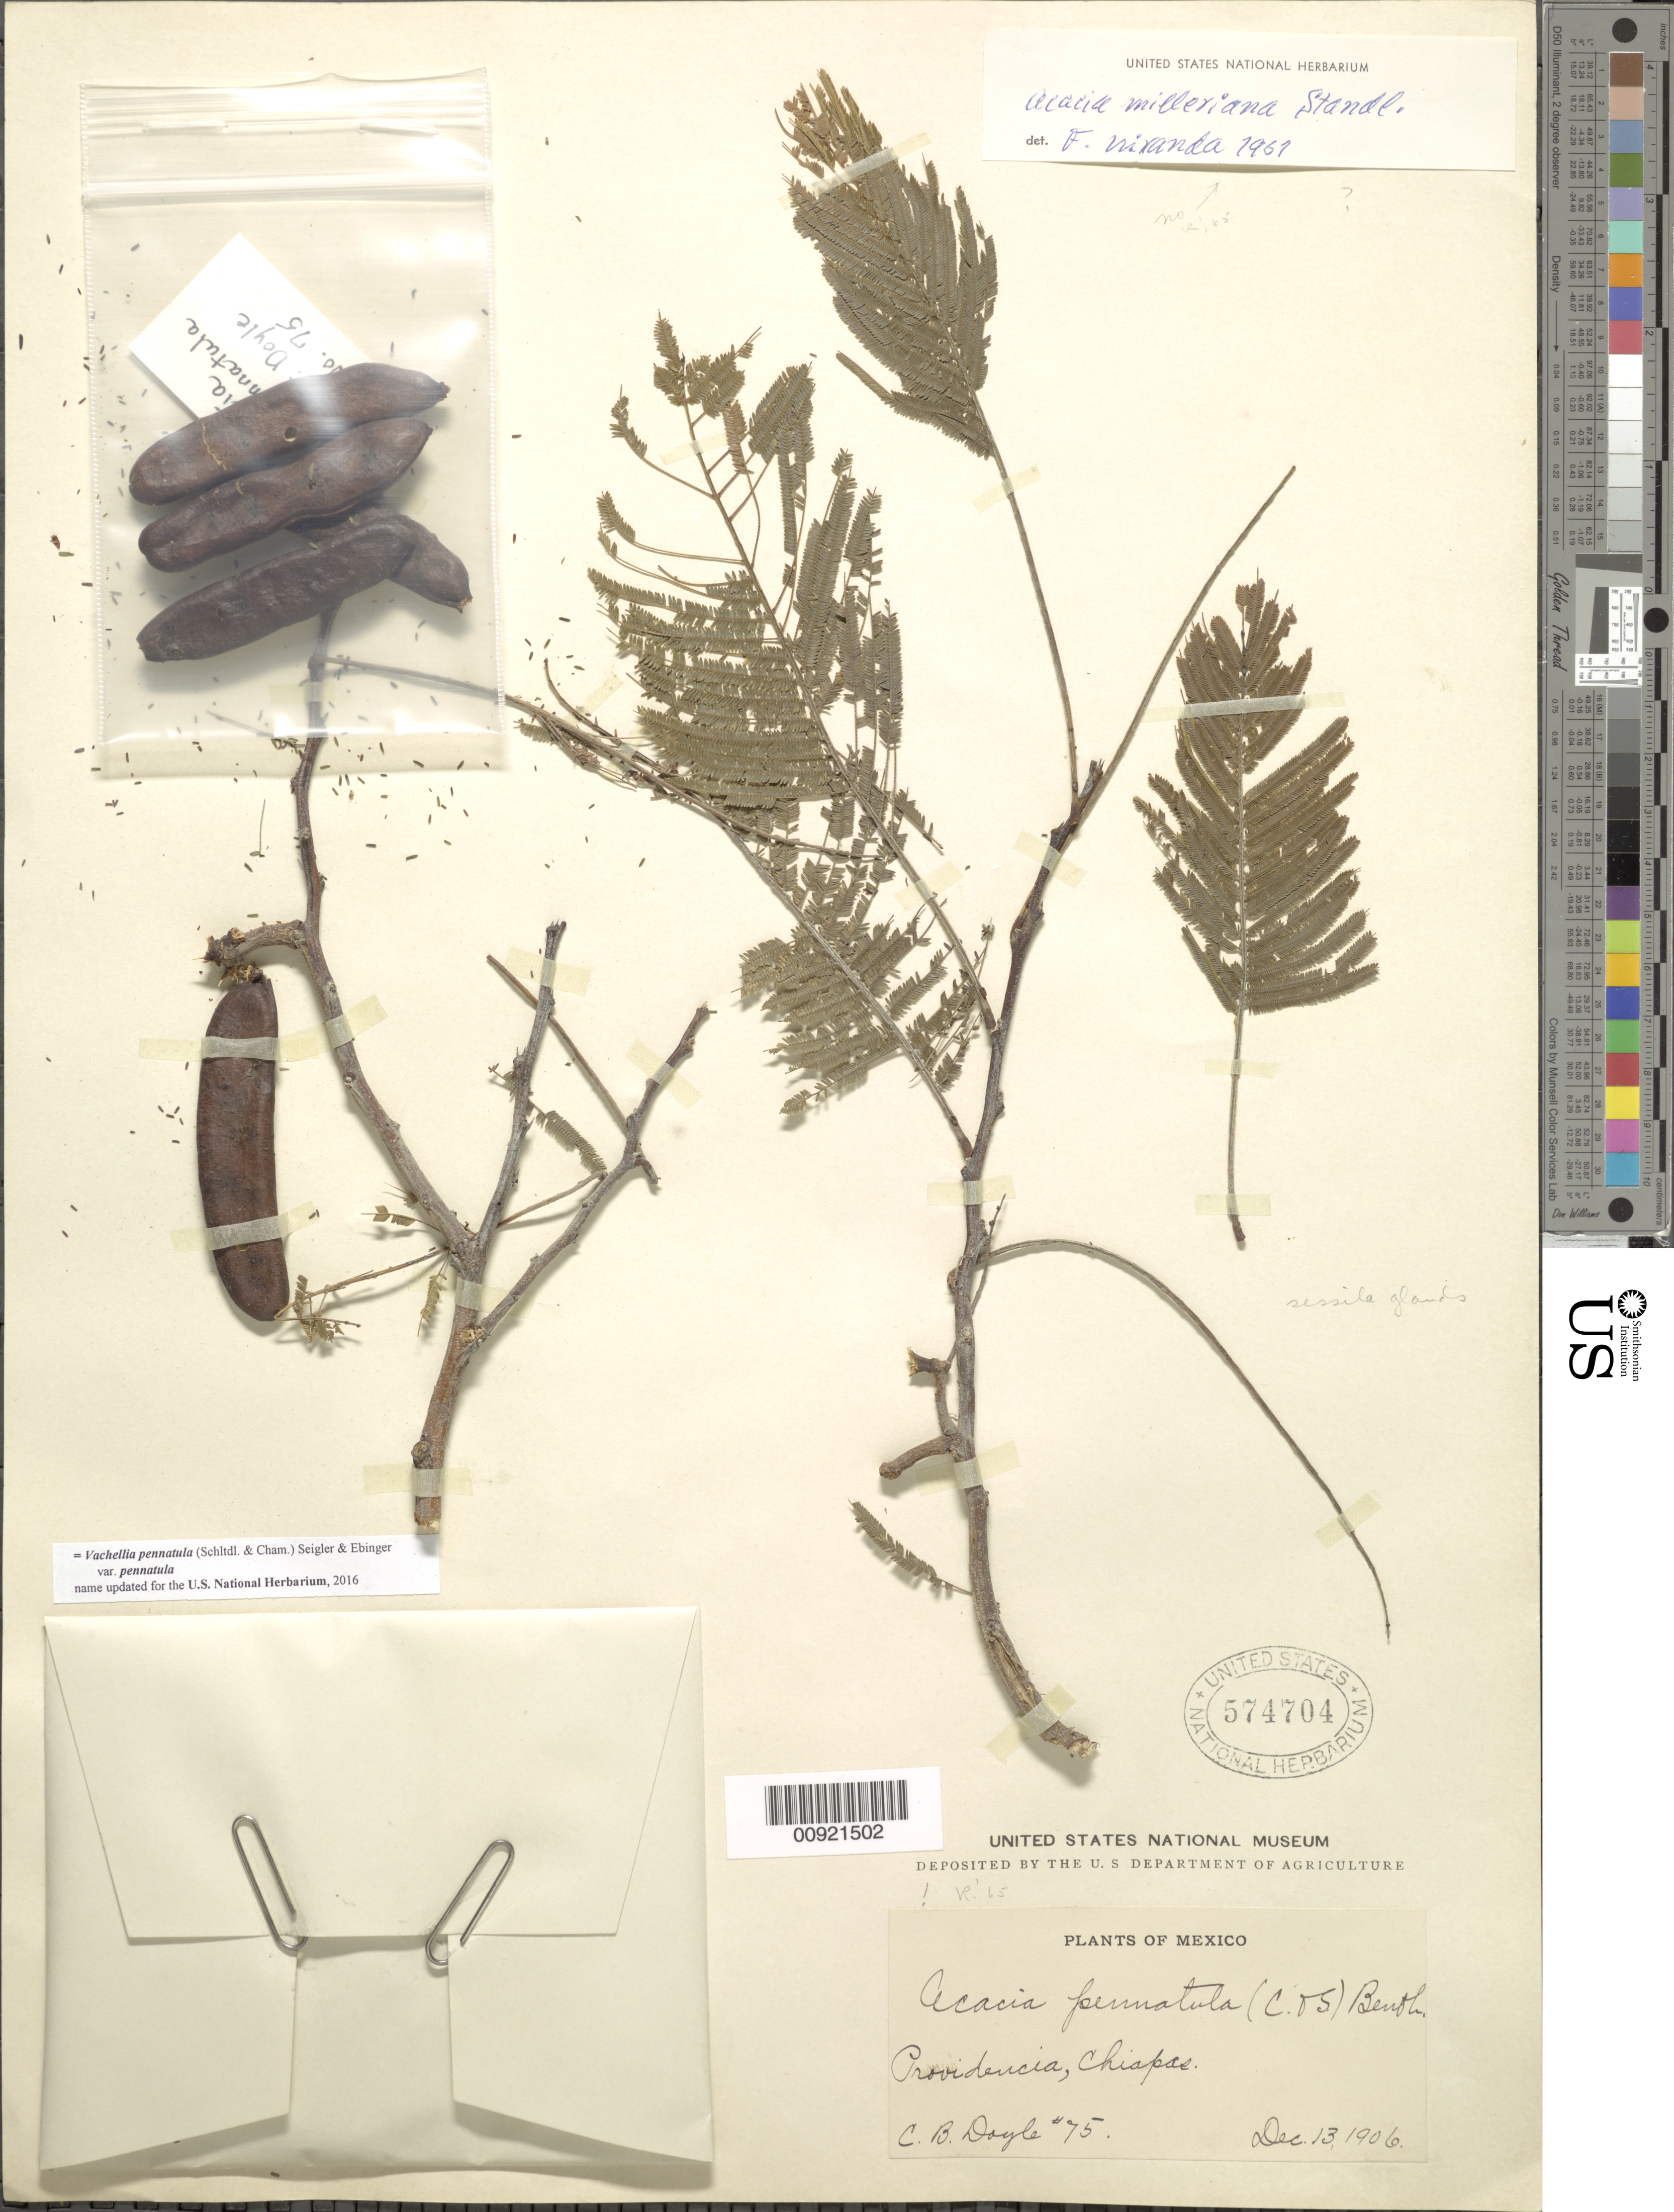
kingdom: Plantae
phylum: Tracheophyta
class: Magnoliopsida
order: Fabales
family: Fabaceae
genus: Vachellia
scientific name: Vachellia pennatula var. pennatula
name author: (Schltdl. & Cham.) Seigler & Ebinger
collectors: C. Doyle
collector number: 75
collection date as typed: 13 Dec 1906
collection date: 1906-12-13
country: Mexico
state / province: Chiapas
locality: Providencia, Chiapas.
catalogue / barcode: US 574704